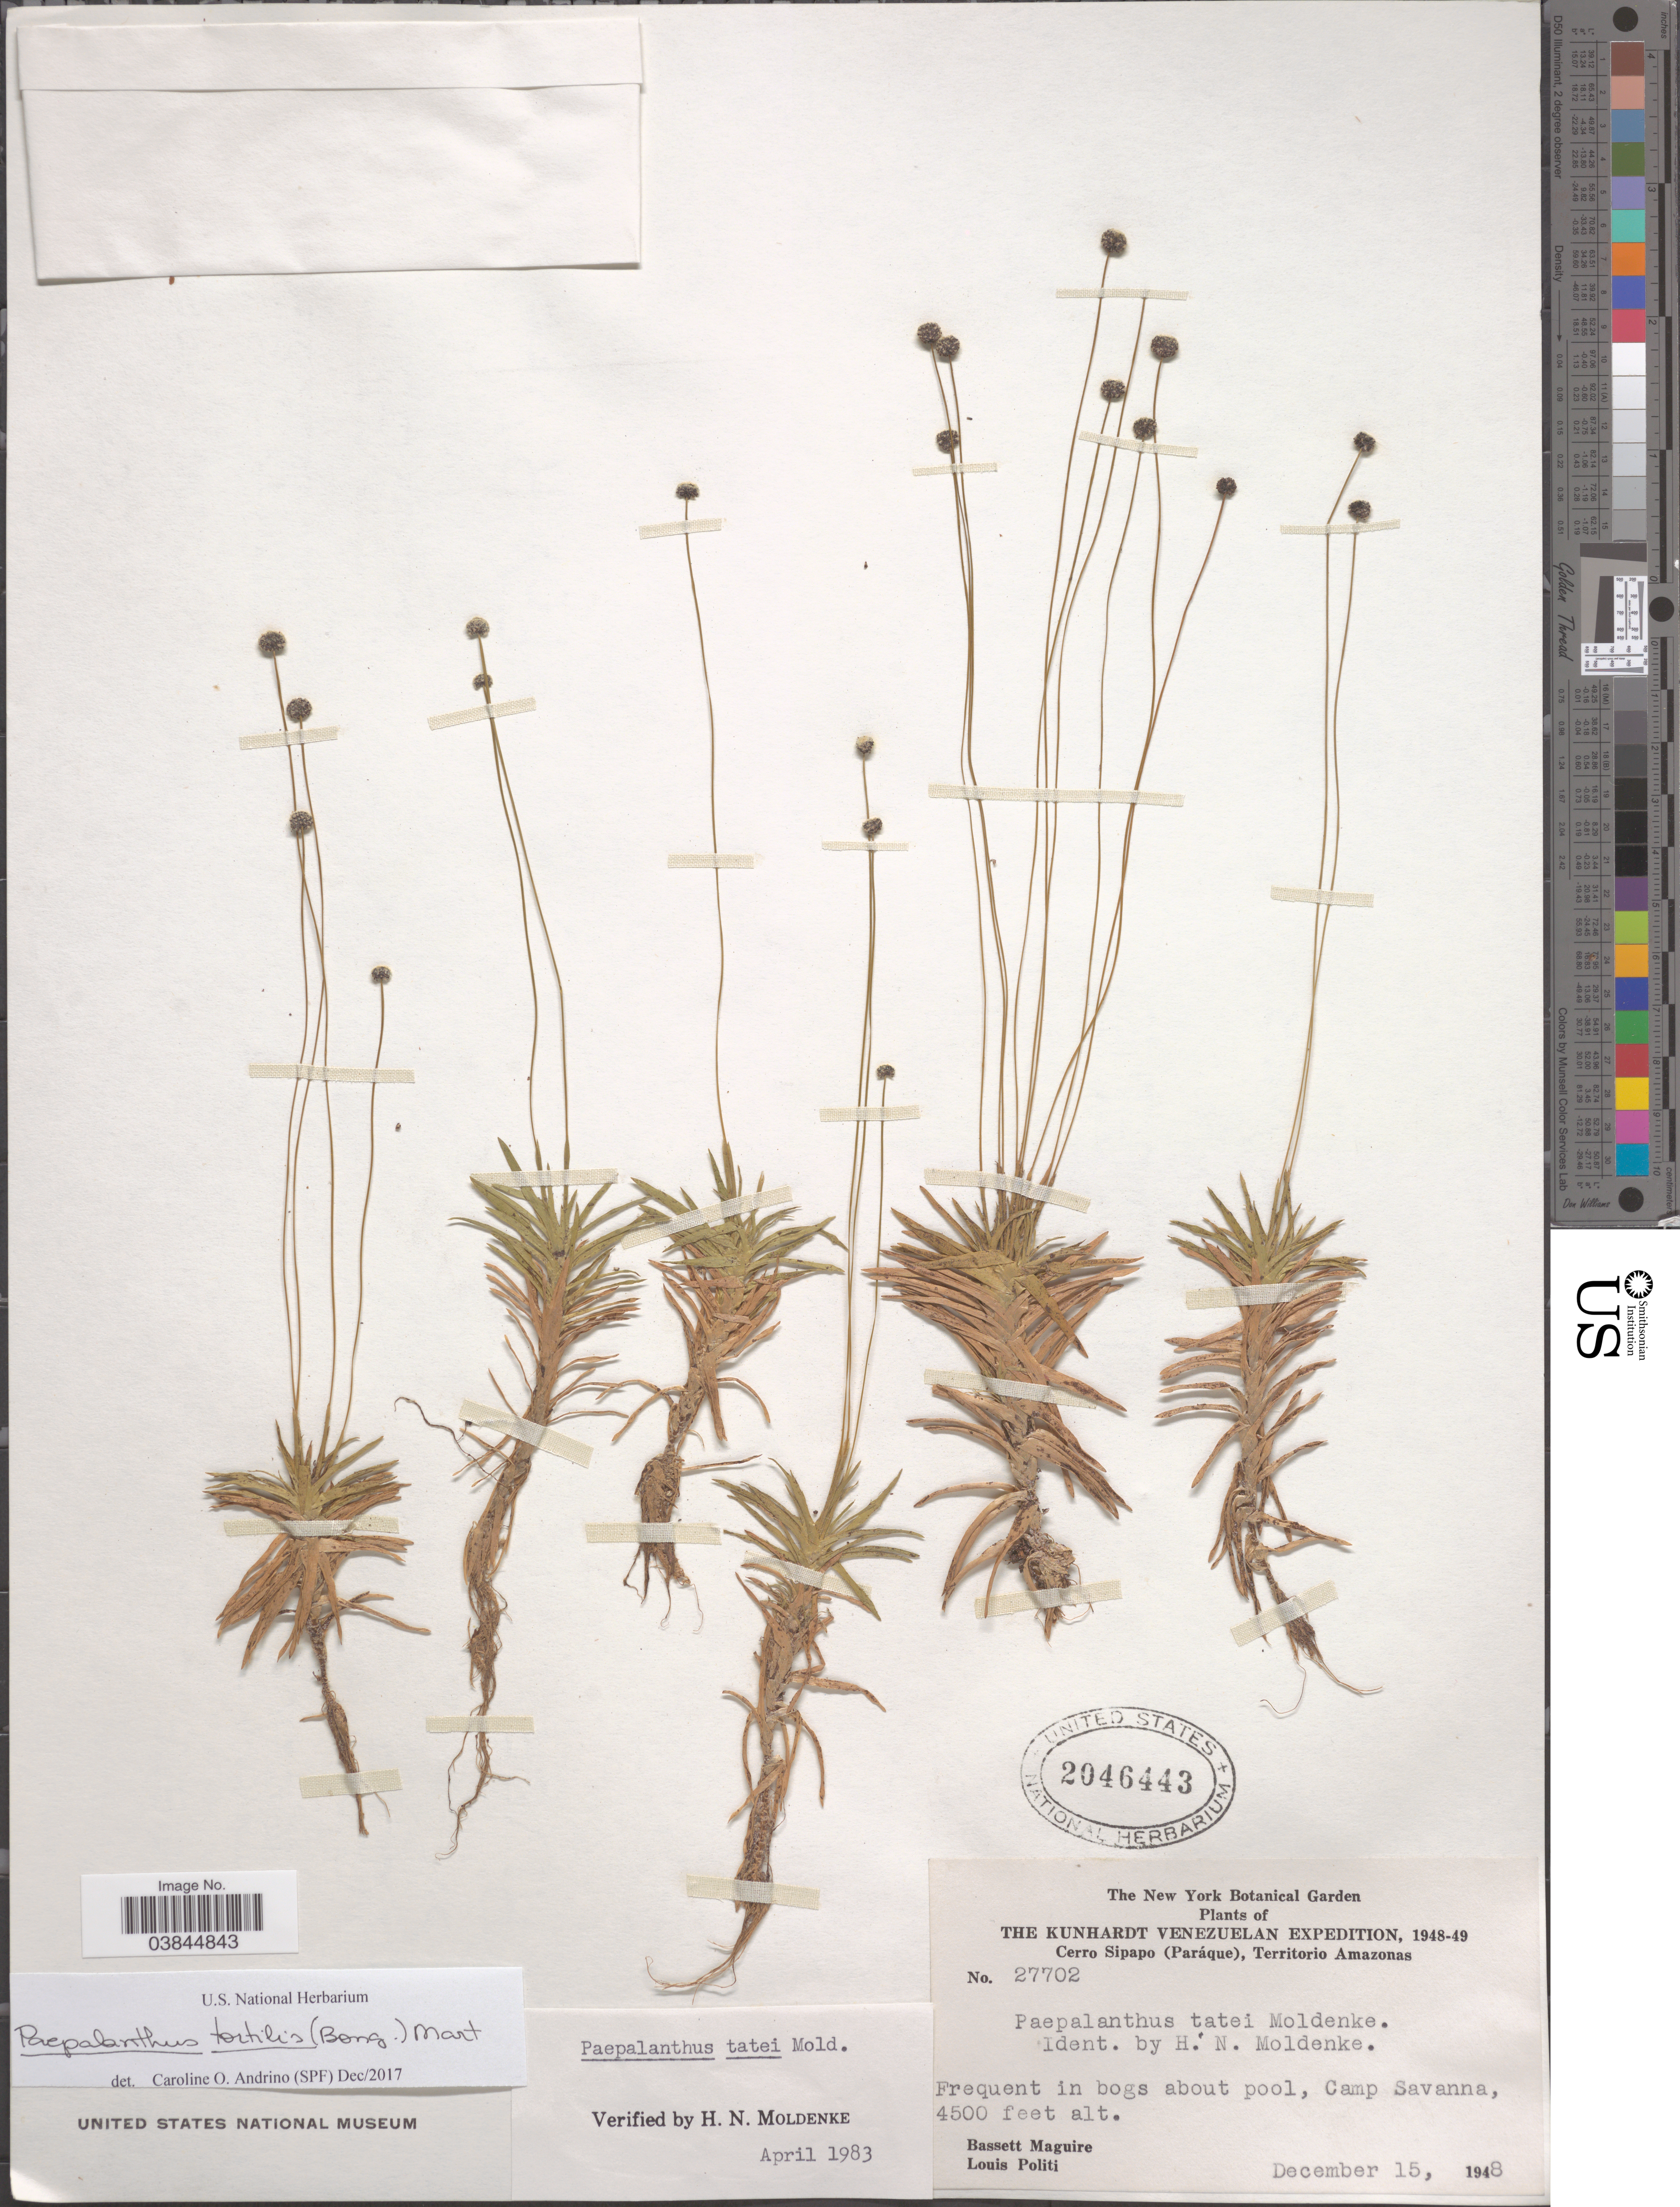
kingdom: Plantae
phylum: Tracheophyta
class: Liliopsida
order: Poales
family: Eriocaulaceae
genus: Paepalanthus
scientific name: Paepalanthus tortilis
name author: (Bong.) Koern.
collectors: B. Maguire & L. Politi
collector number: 27702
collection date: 1948-12-15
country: Venezuela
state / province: Amazonas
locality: Cerro Sipapo (Paráque), Territorio Amazonas. Camp Savanna.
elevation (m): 1372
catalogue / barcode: US 2046443